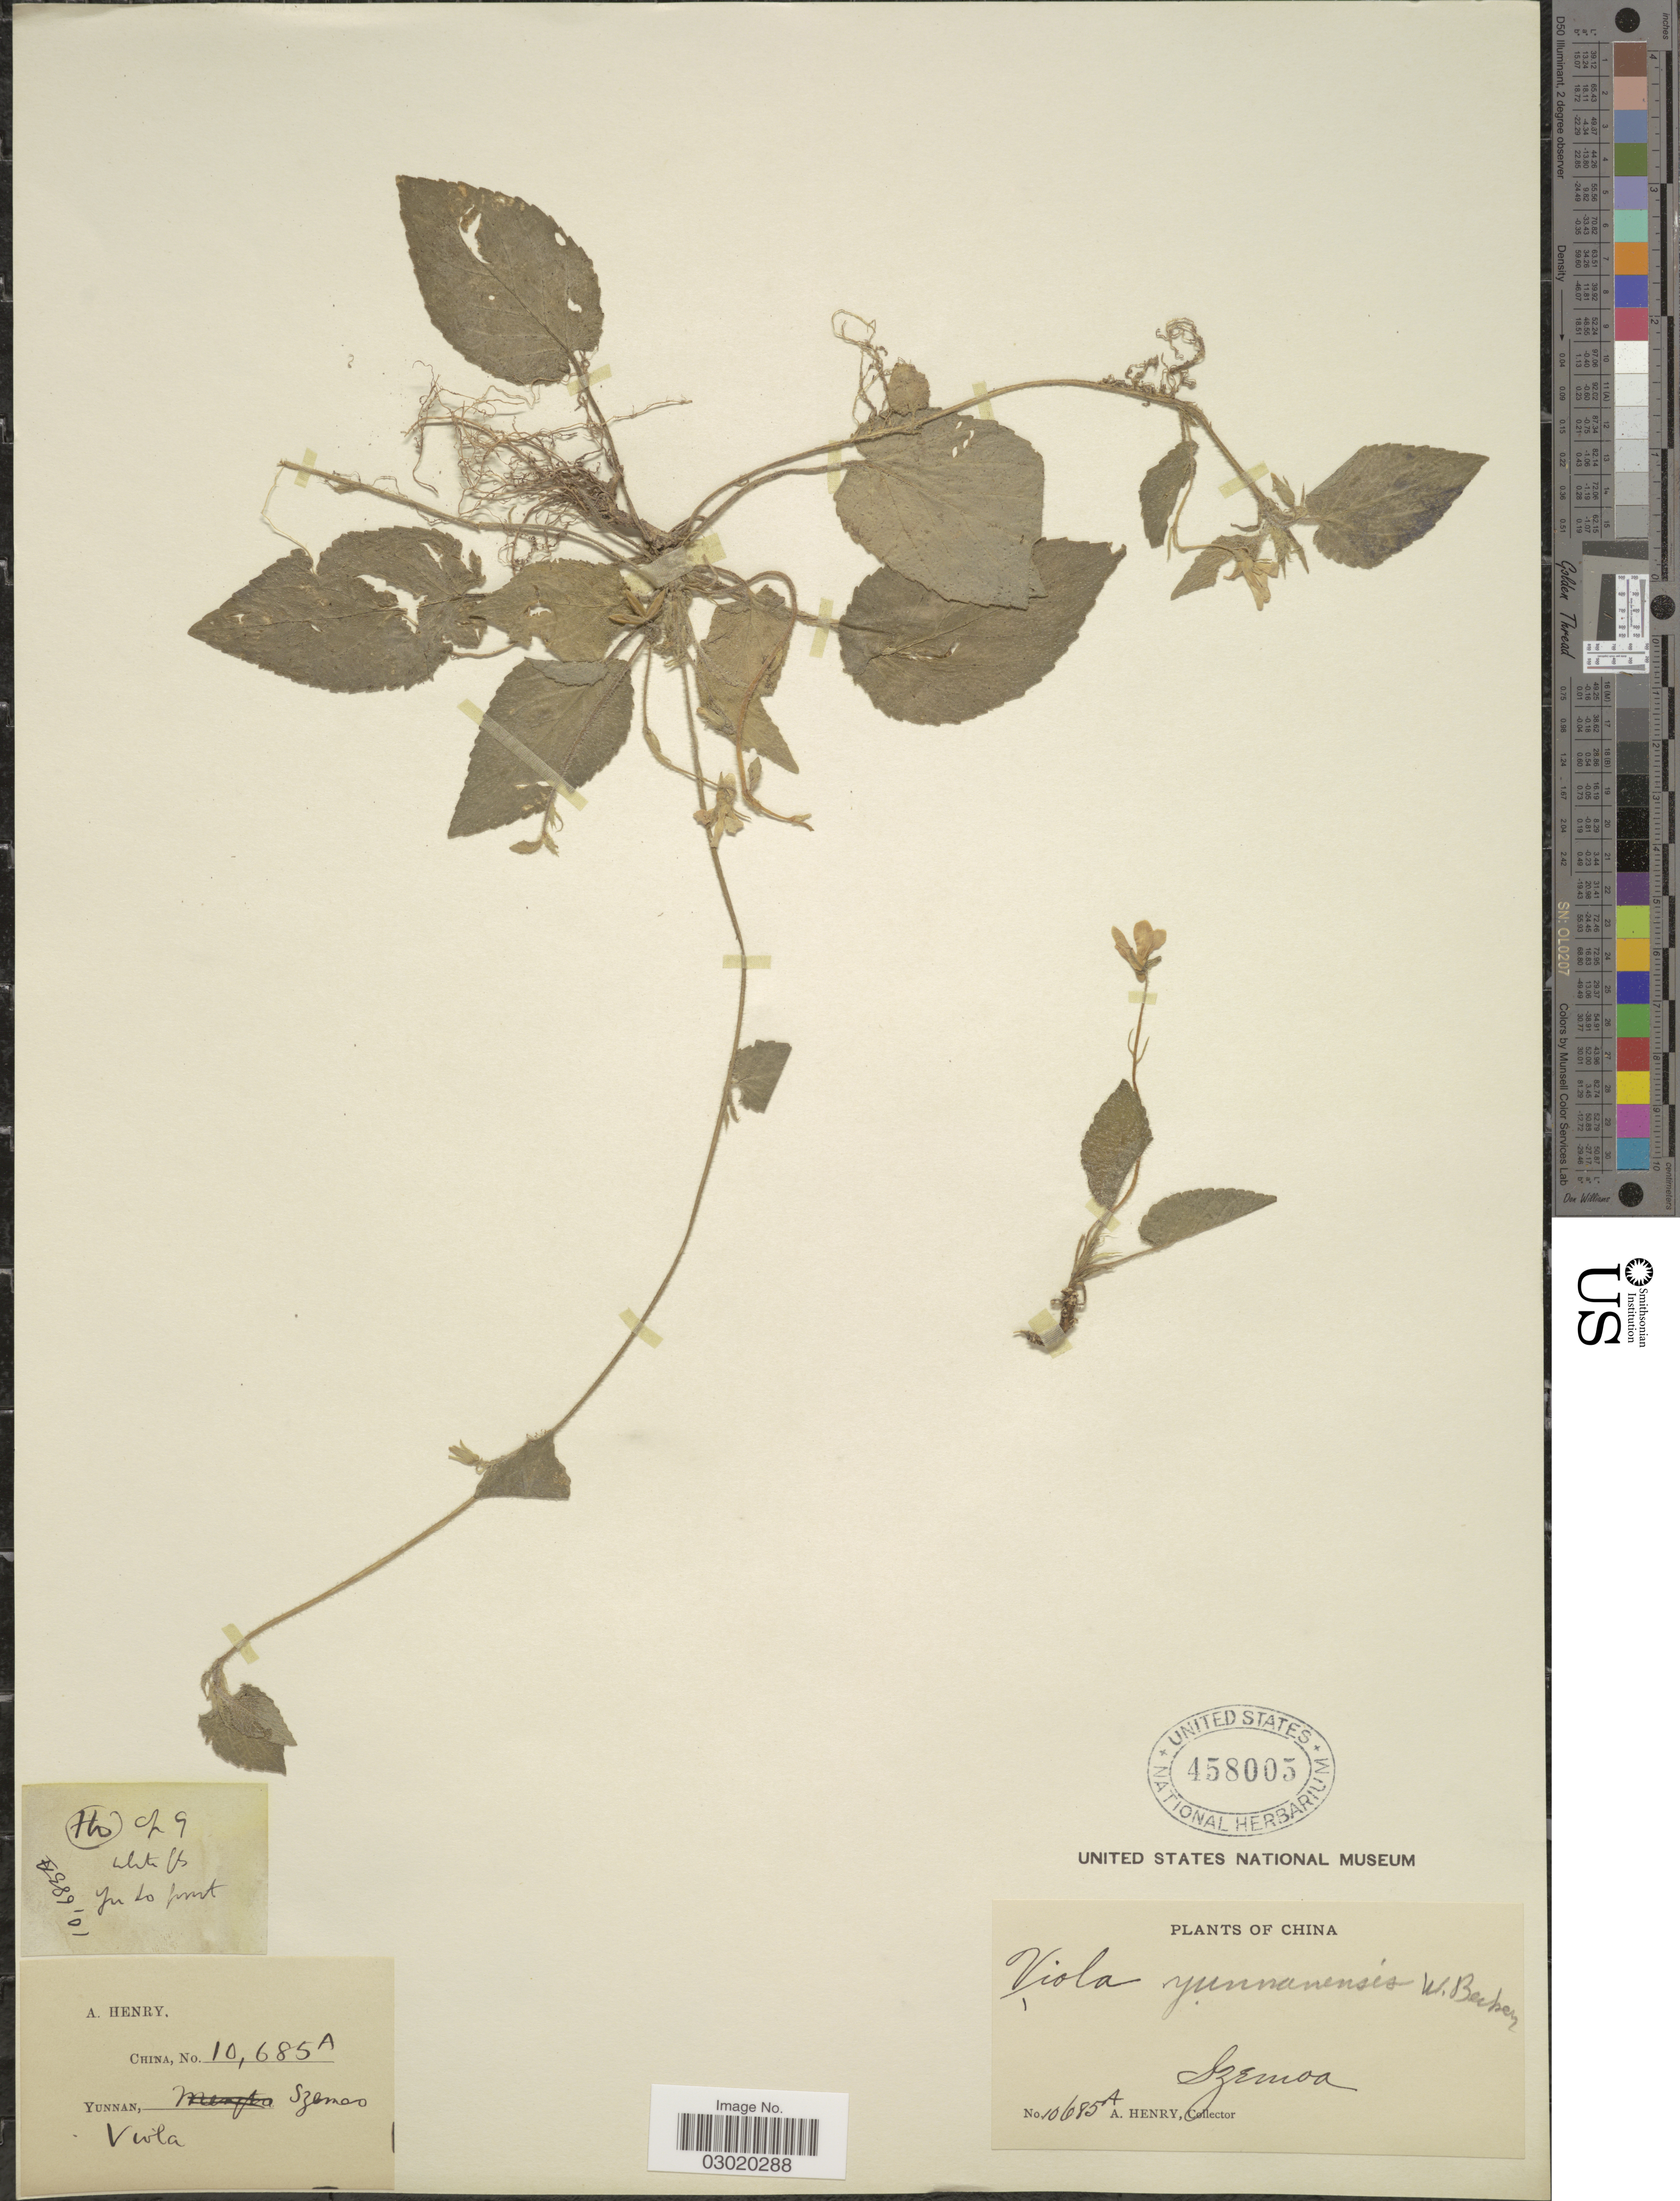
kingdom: Plantae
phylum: Tracheophyta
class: Magnoliopsida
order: Malpighiales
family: Violaceae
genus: Viola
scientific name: Viola yunnanensis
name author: W. Becker & H. Boissieu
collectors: A. Henry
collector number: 10685 A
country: China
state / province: Yunnan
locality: Yunnan, Szemeo.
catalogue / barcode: US 485005